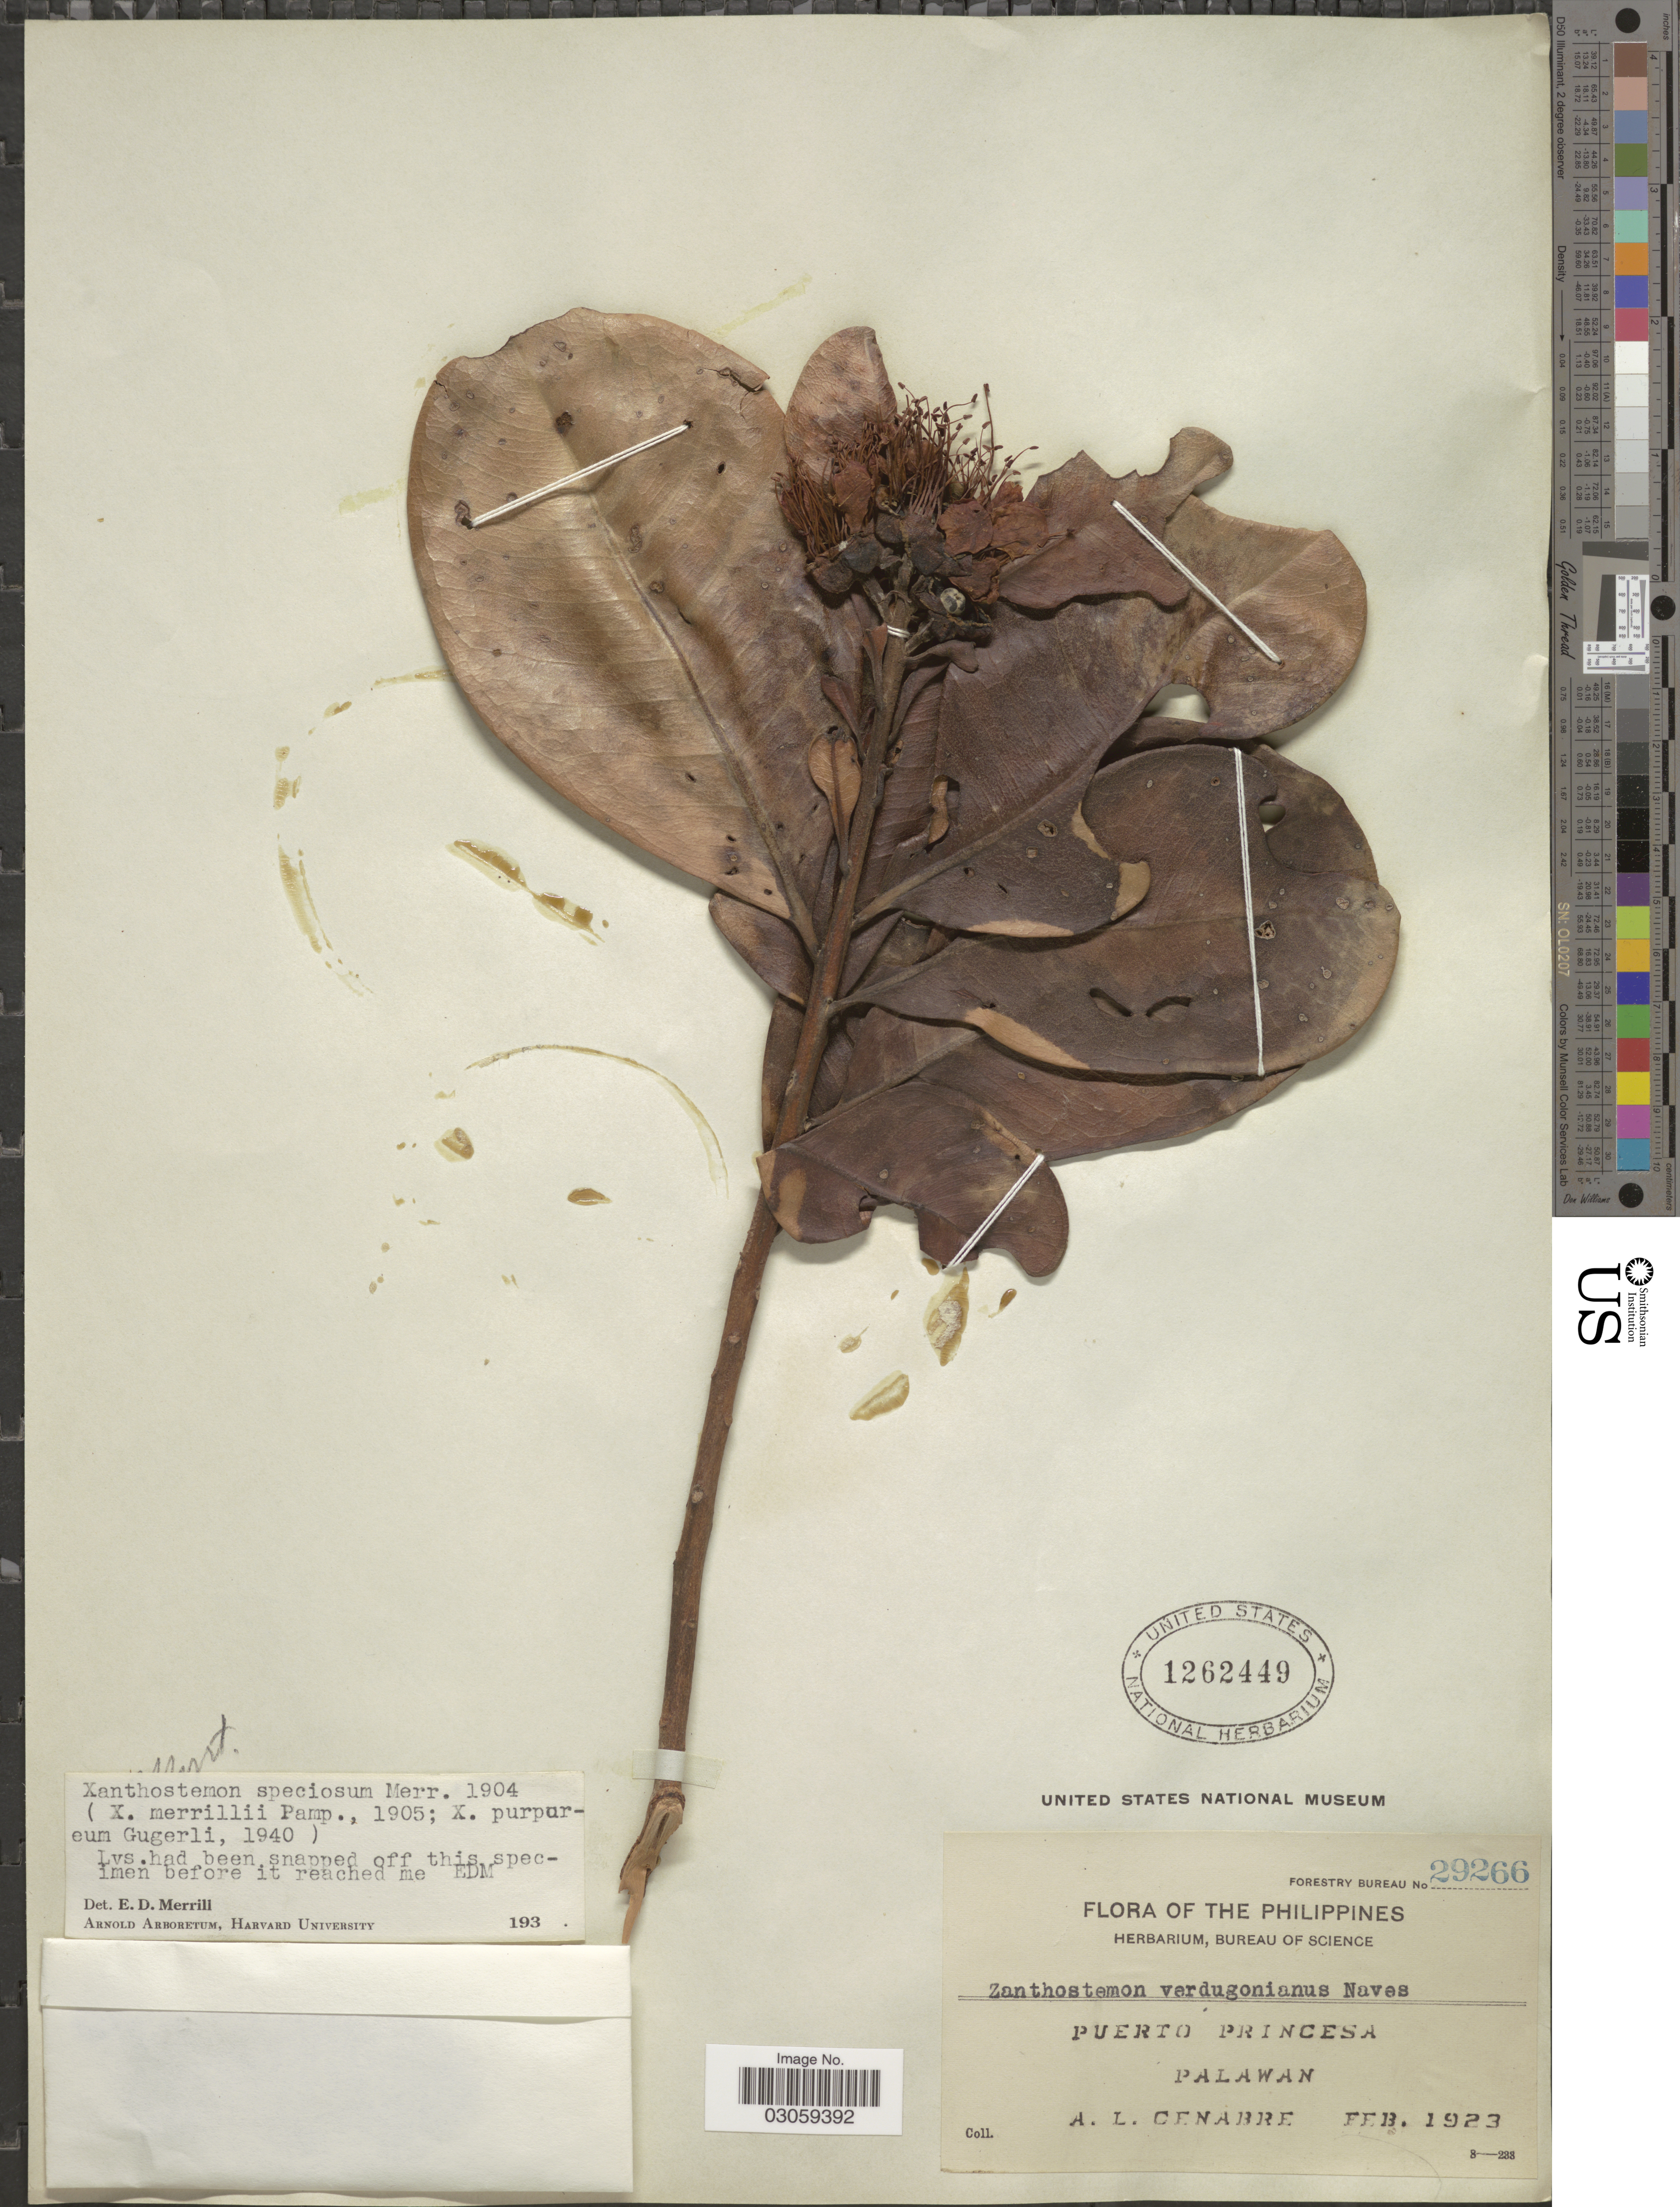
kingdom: Plantae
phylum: Tracheophyta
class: Magnoliopsida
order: Myrtales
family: Myrtaceae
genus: Xanthostemon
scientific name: Xanthostemon speciosum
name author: Merr.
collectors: A. Cenabre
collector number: Forestry Bureau 29266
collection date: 1923-02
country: Philippines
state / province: Mimaropa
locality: Puerto Princesa. Palawan.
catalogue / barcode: US 1262449